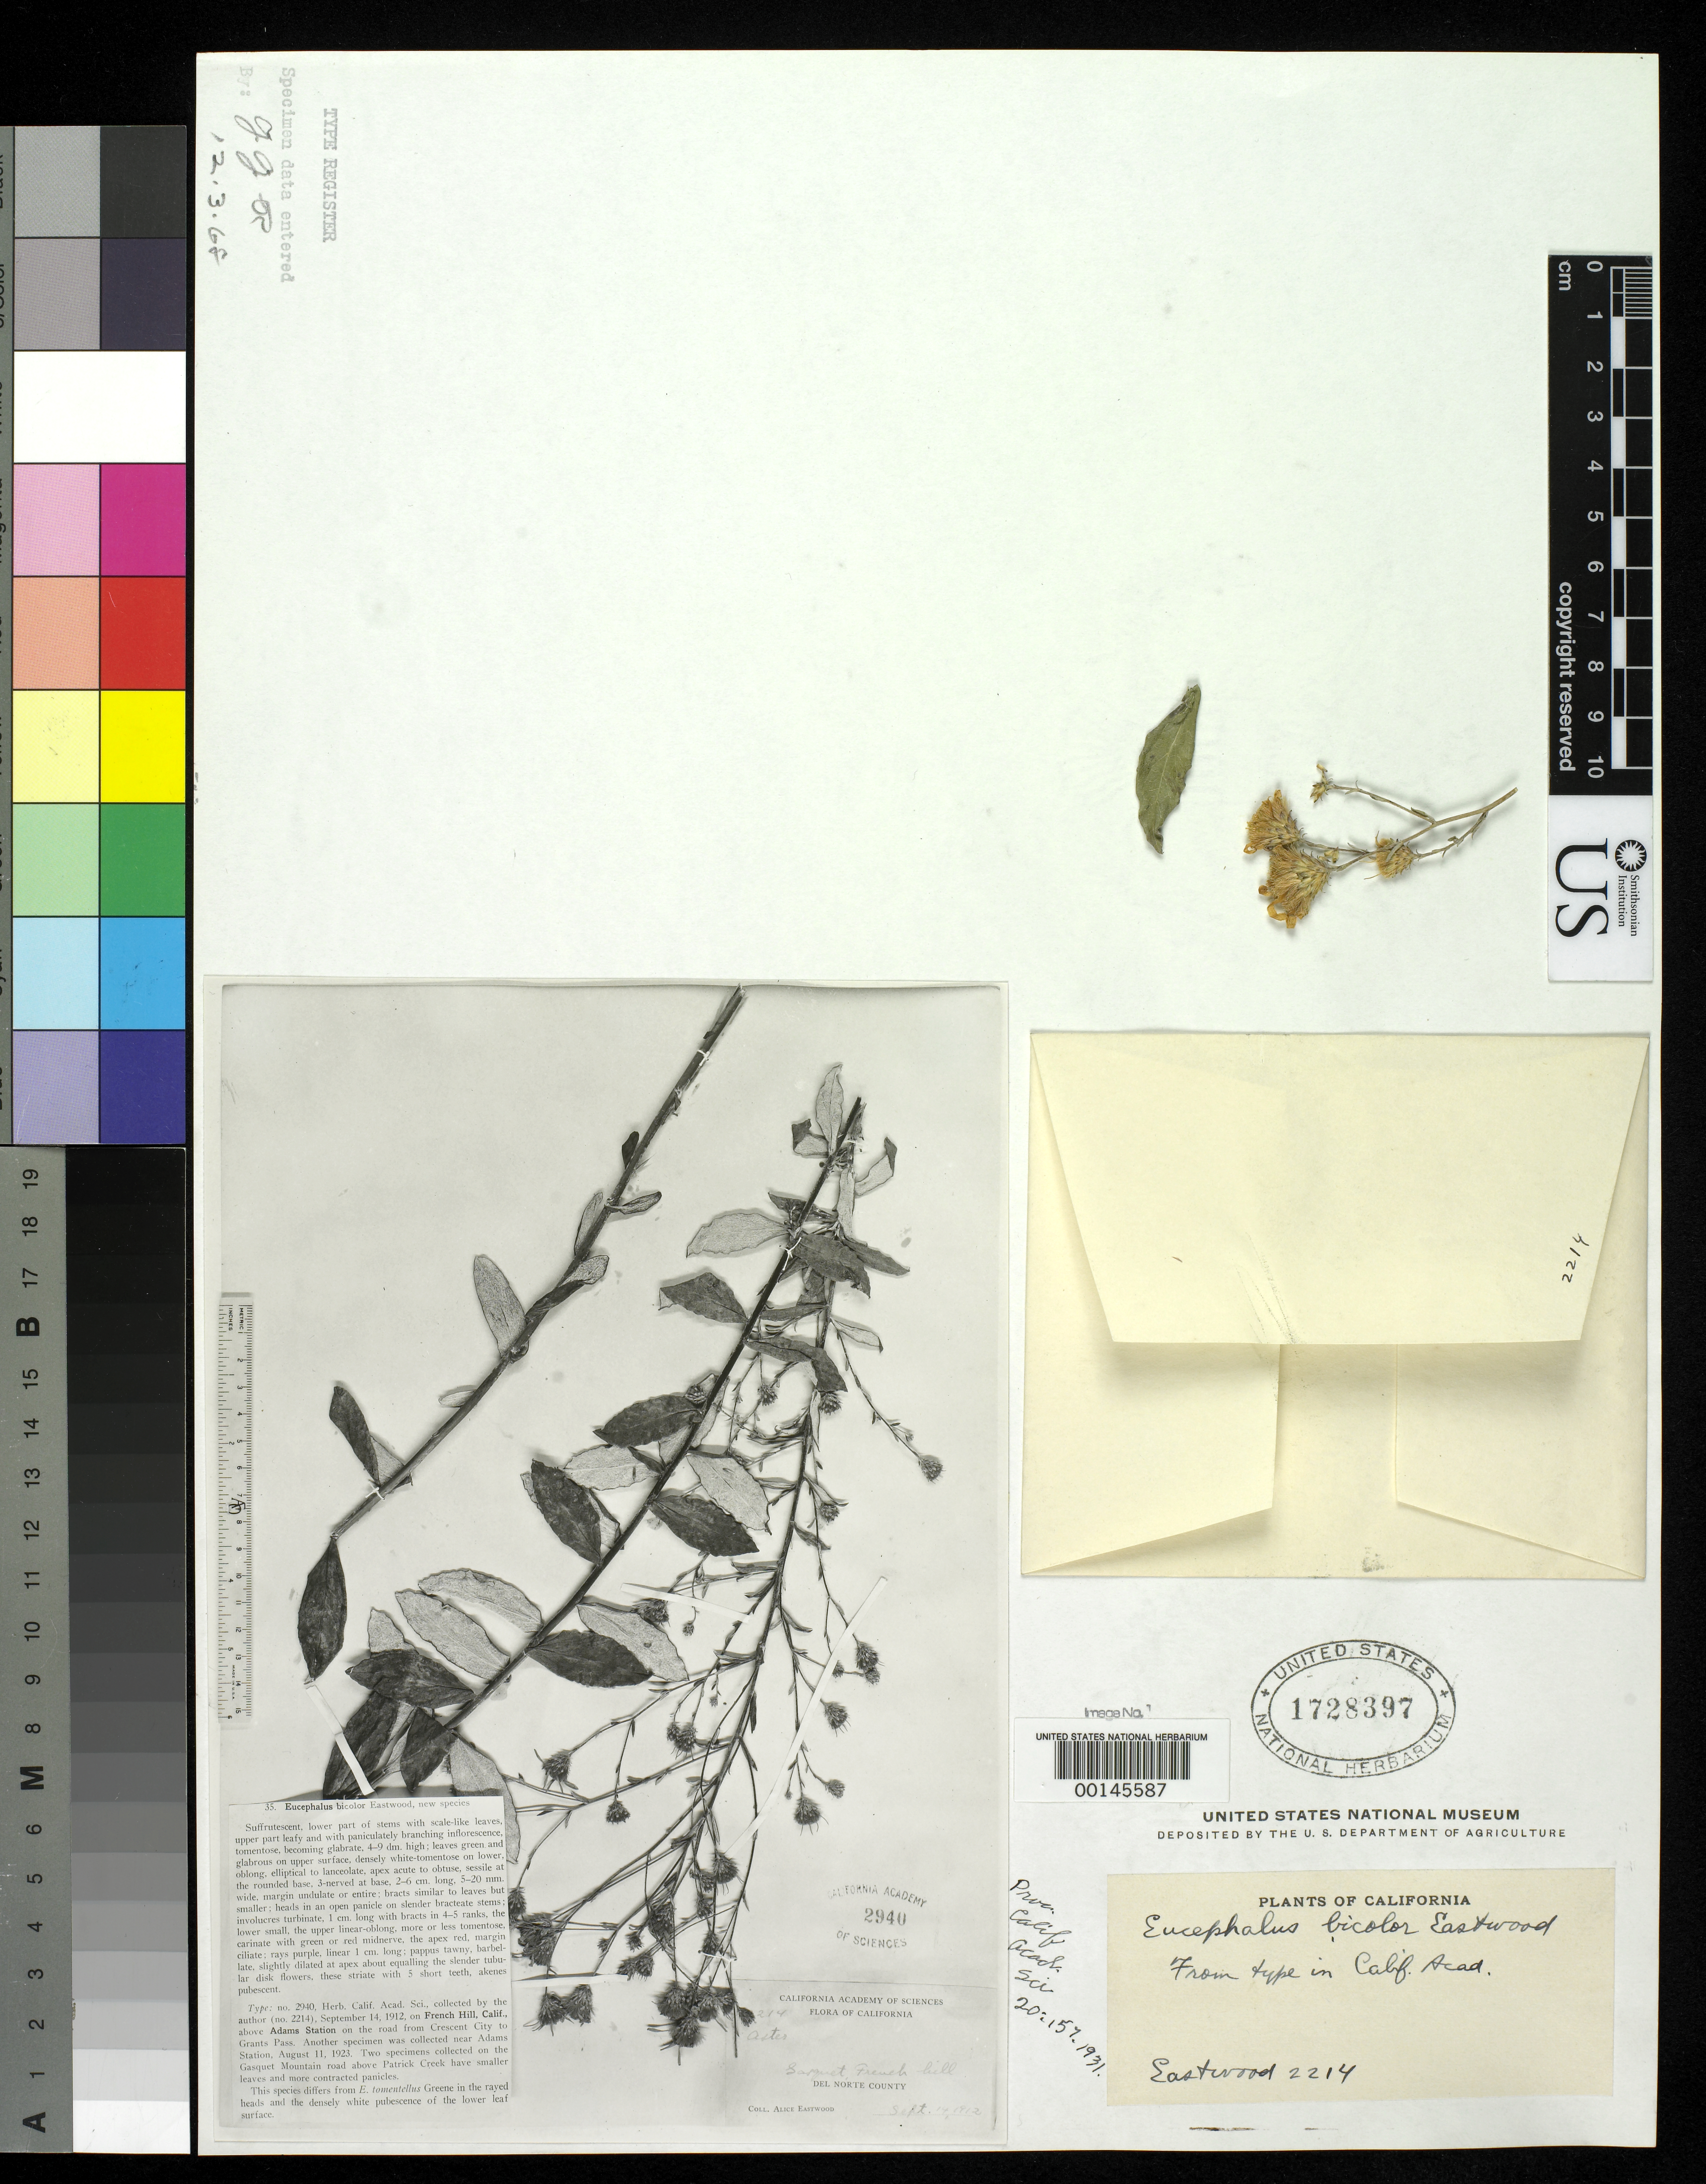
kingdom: Plantae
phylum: Tracheophyta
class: Magnoliopsida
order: Asterales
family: Asteraceae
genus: Eucephalus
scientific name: Eucephalus bicolor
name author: Eastw.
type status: Type Fragment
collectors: A. Eastwood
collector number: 2214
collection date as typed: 14 Sep 1912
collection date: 1912-09-14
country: United States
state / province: California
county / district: Del Norte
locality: French Hill.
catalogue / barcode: US 1728397